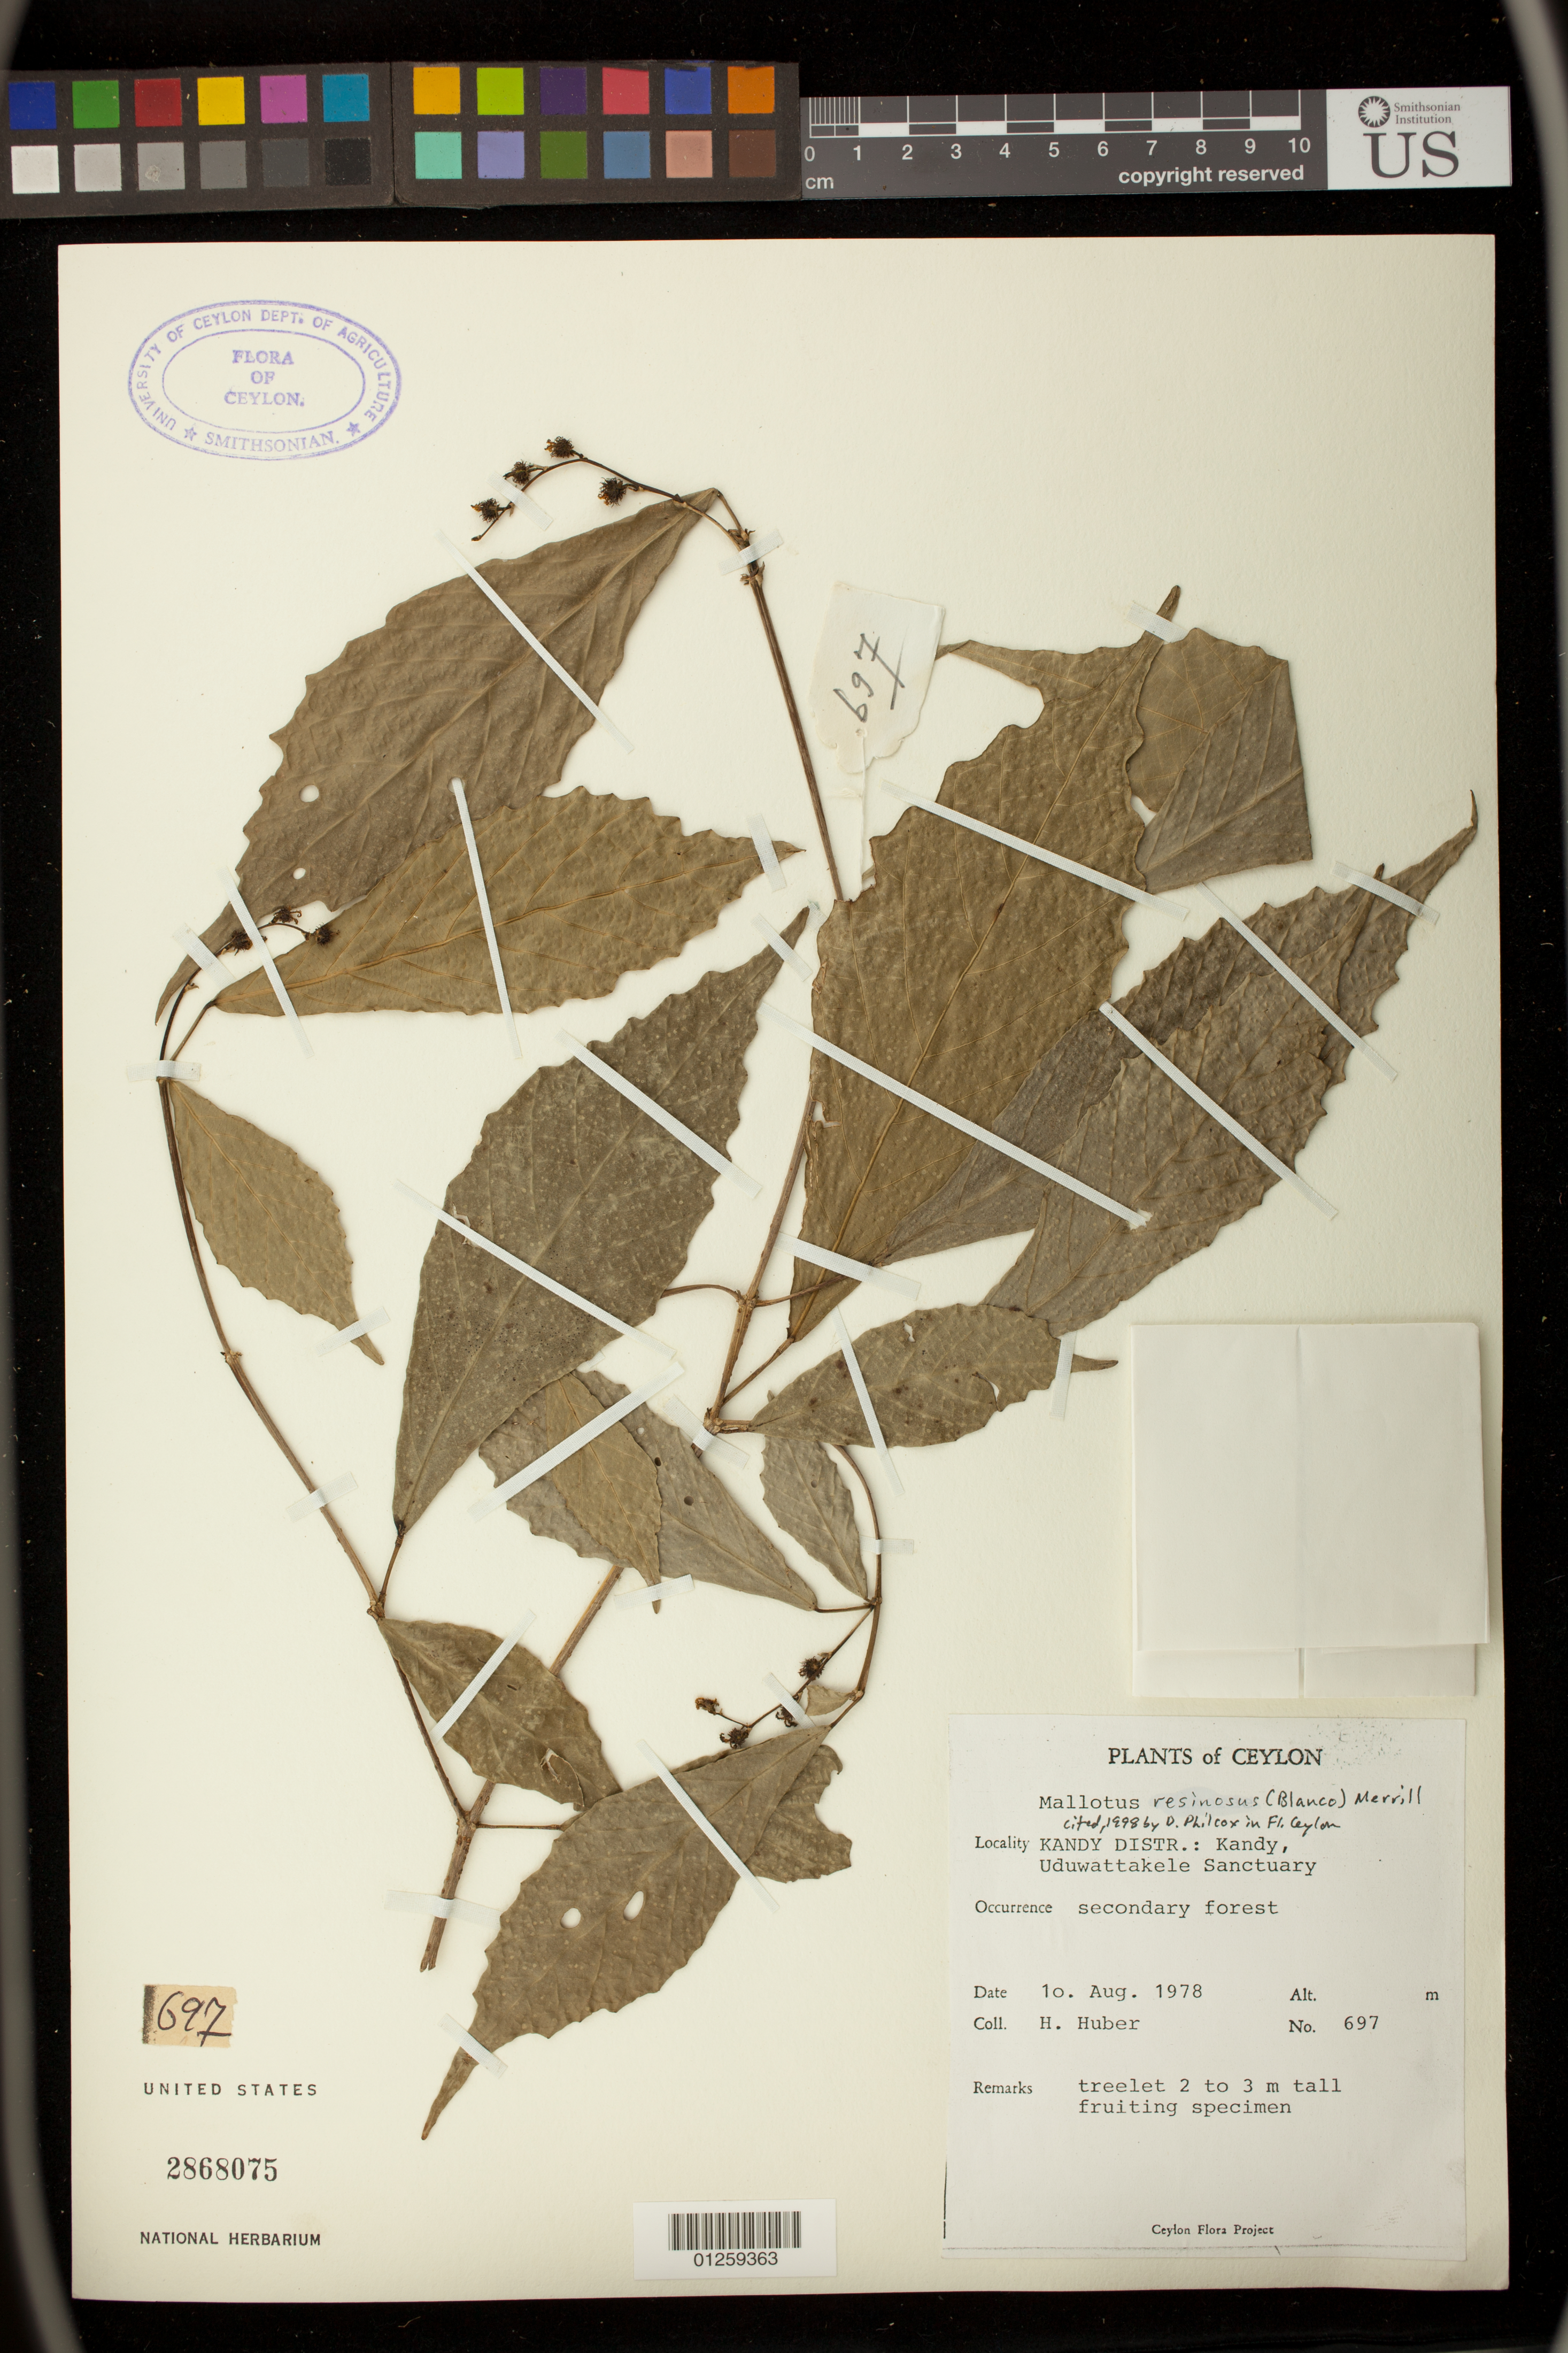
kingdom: Plantae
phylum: Tracheophyta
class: Magnoliopsida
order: Malpighiales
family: Euphorbiaceae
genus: Mallotus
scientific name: Mallotus resinosus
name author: (Blanco) Merr.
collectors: H. Huber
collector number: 607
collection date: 1978-08-10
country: Sri Lanka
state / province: Central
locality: Kandy, Uduwattakele Sanctuary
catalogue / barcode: US 2868075